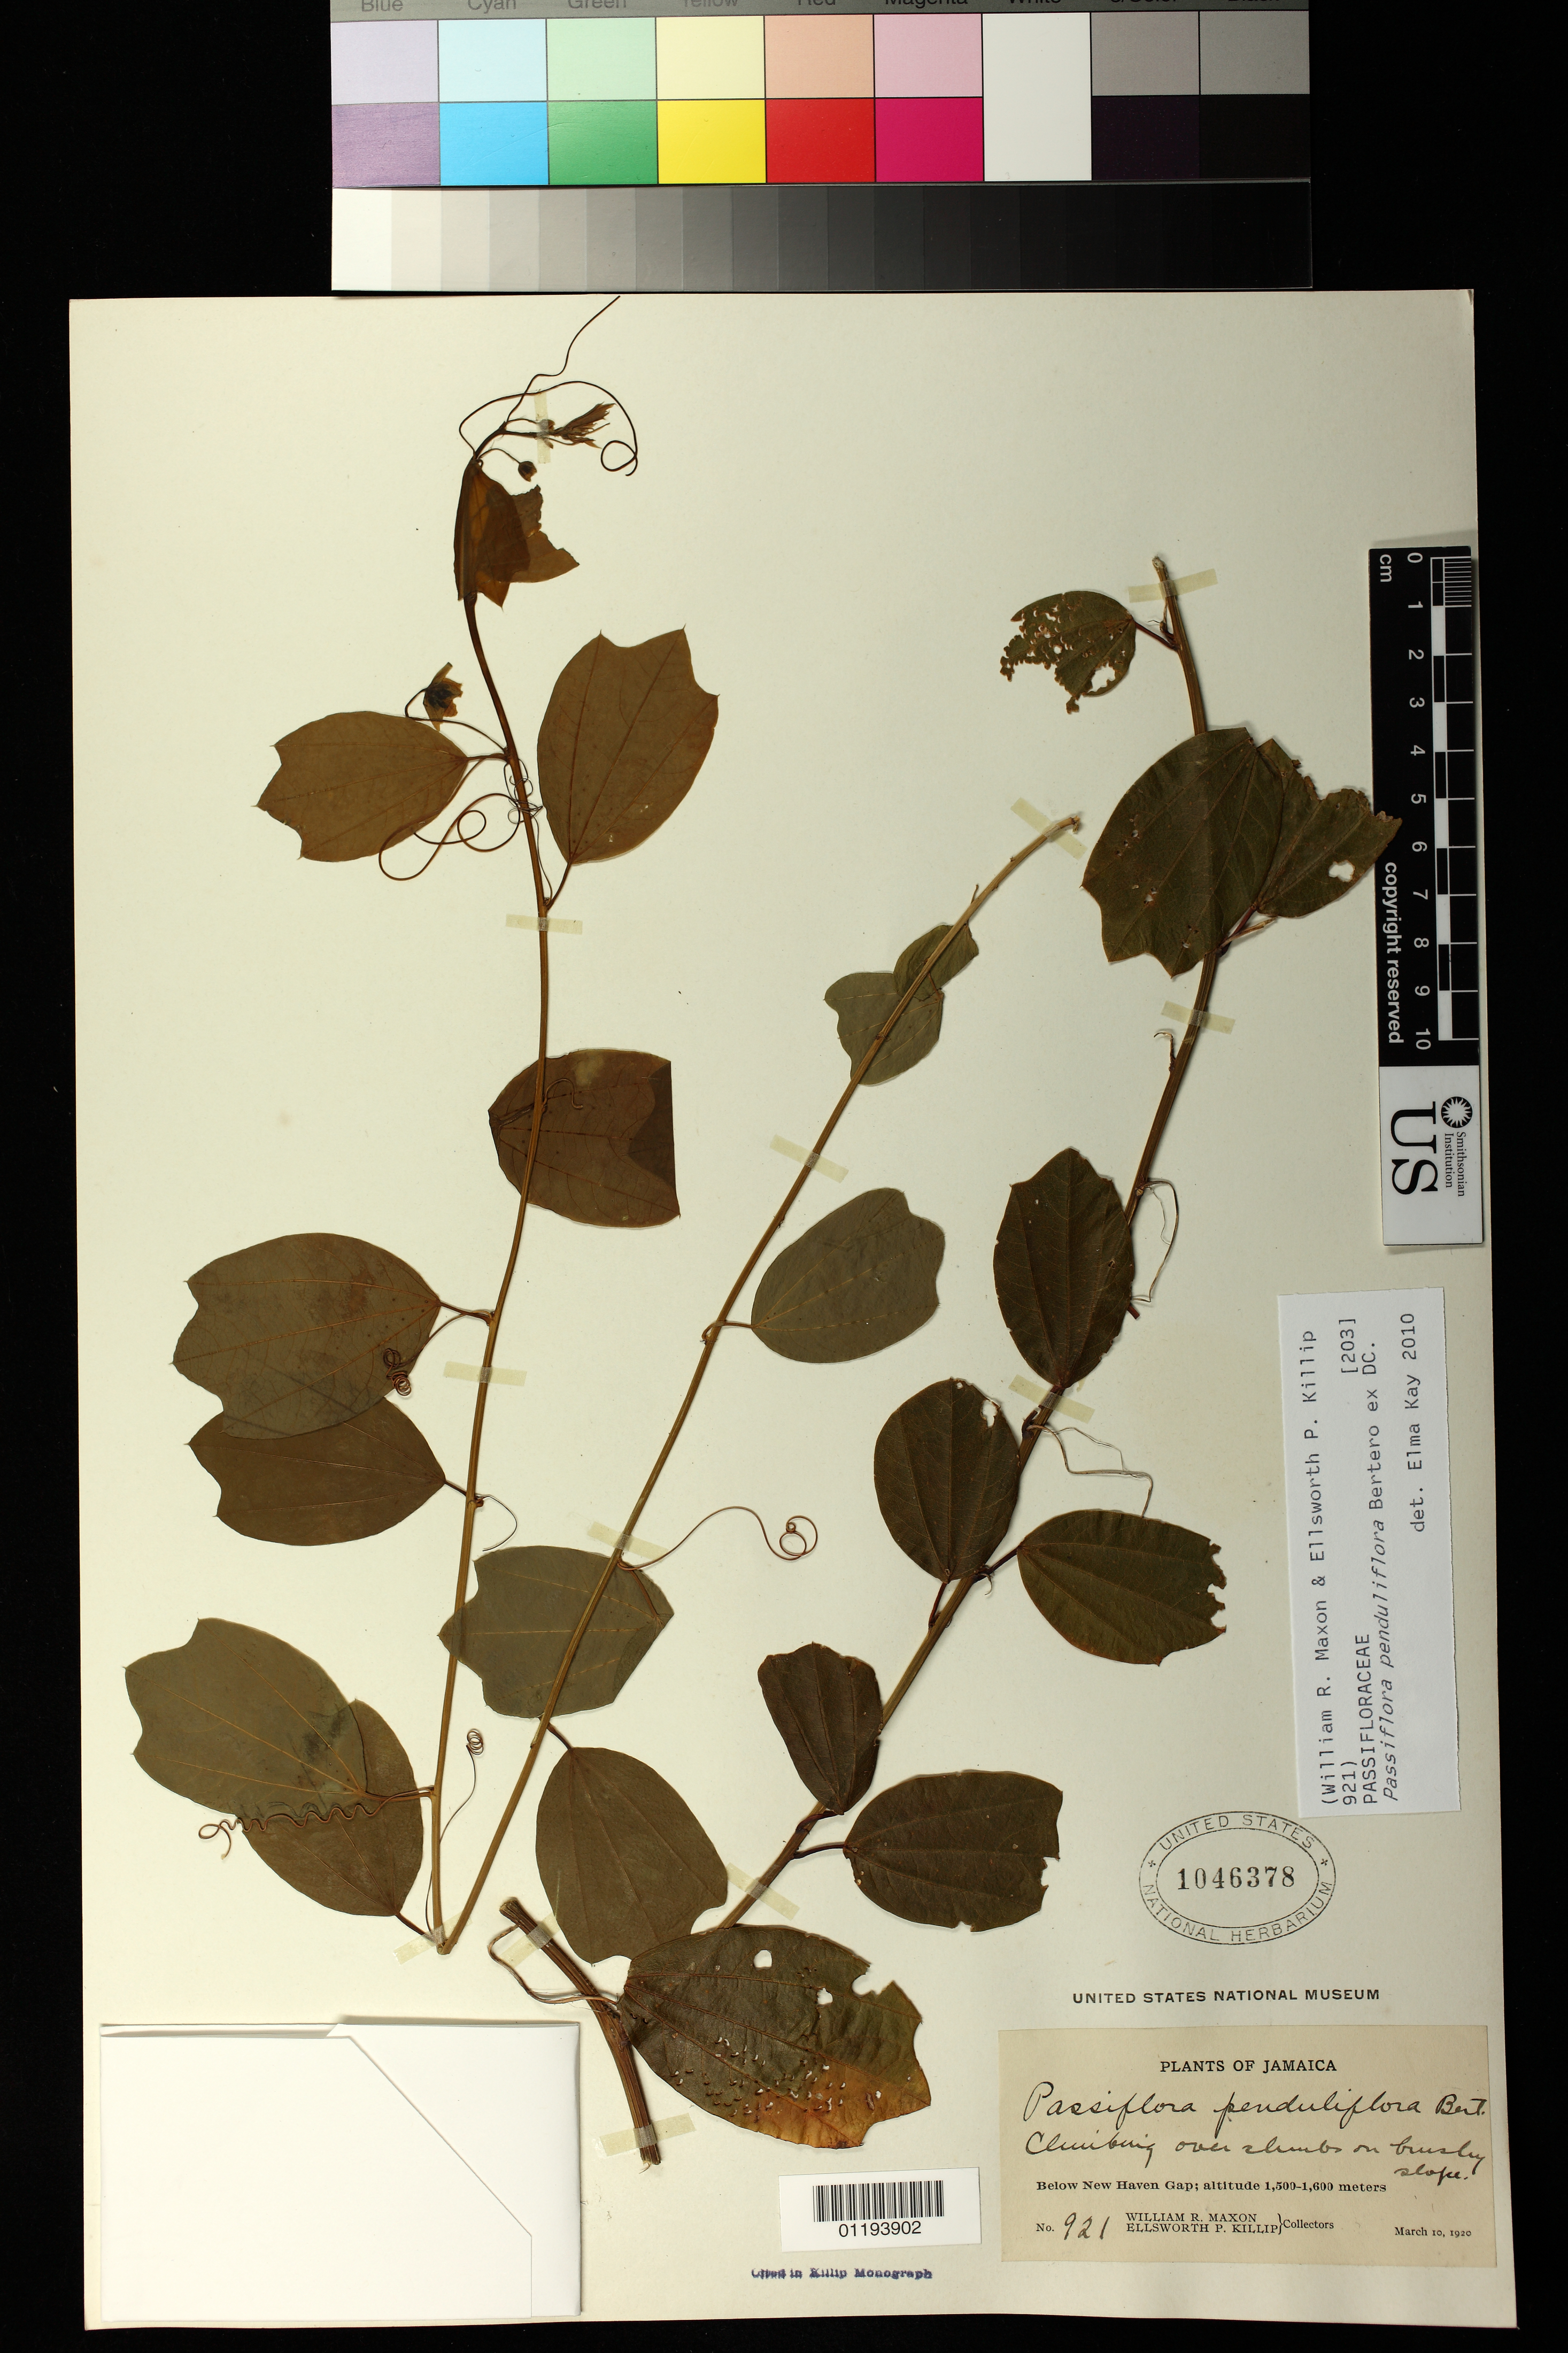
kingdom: Plantae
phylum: Tracheophyta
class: Magnoliopsida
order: Malpighiales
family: Passifloraceae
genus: Passiflora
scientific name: Passiflora perfoliata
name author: L.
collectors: W. R. Maxon & E. P. Killip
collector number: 921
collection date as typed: Mar 10 1920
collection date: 1920-03-10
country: Jamaica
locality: Below New Haven Gap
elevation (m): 1500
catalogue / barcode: US 1046378